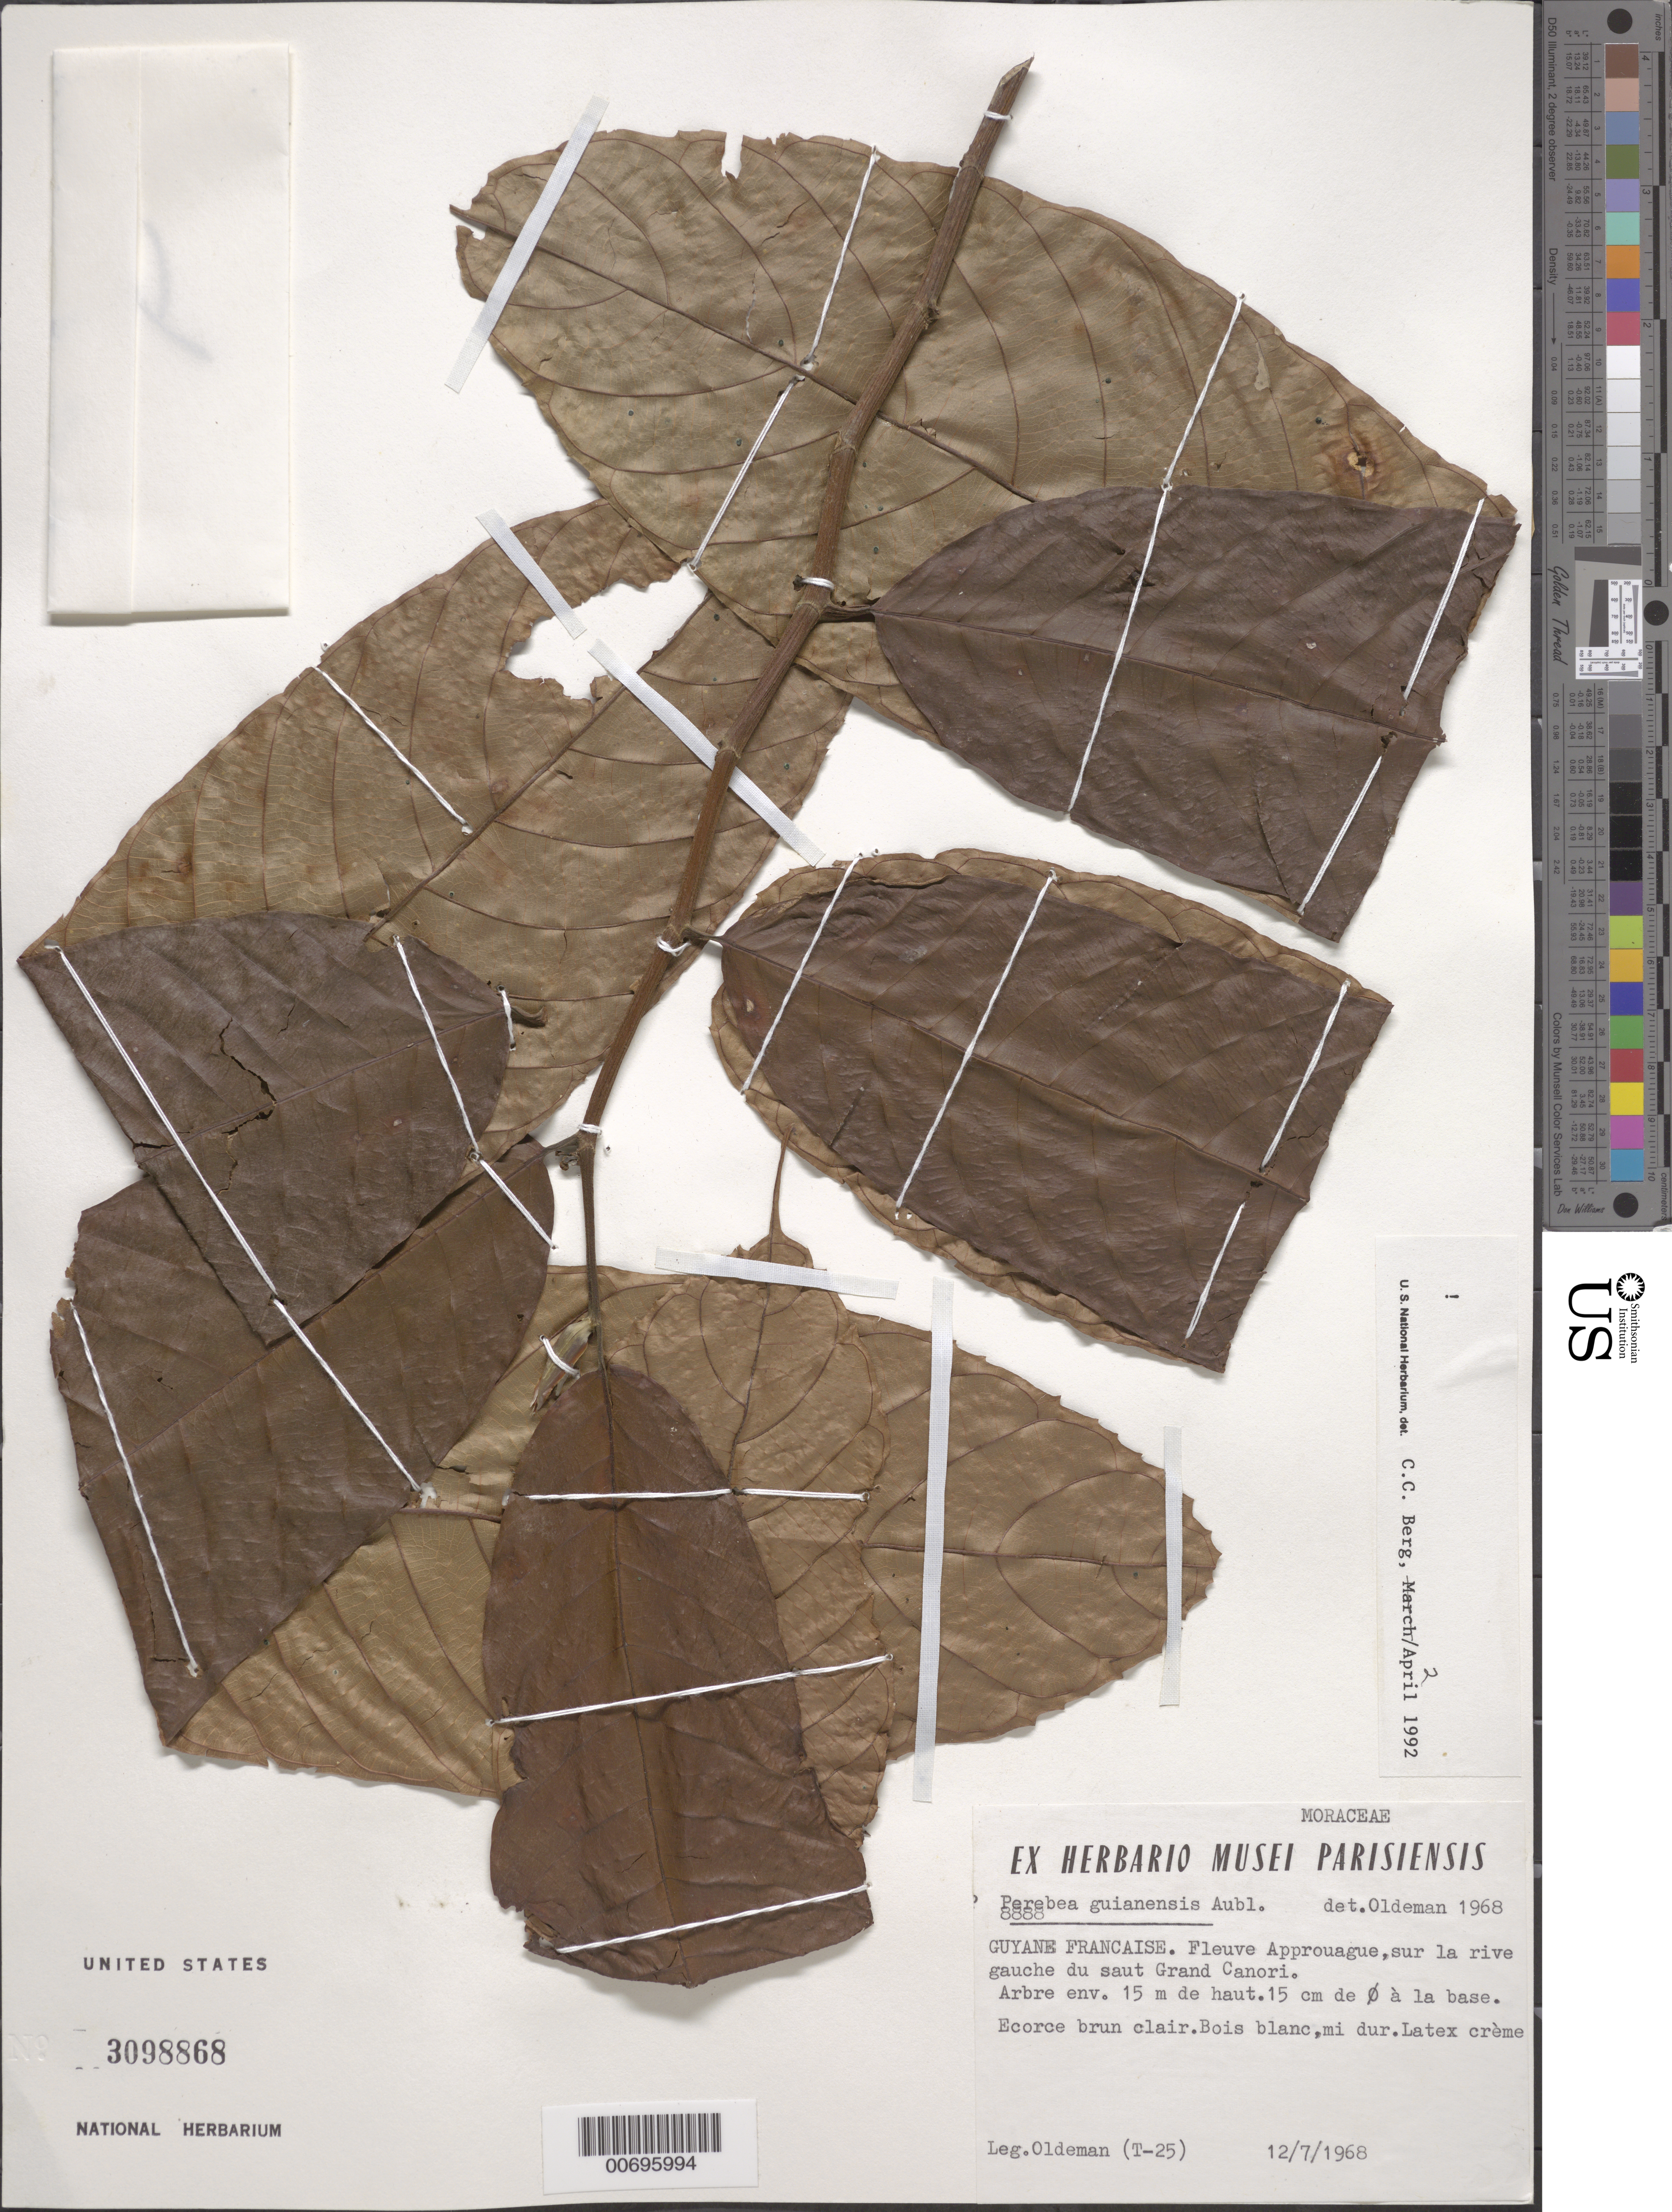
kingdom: Plantae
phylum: Tracheophyta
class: Magnoliopsida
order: Rosales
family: Moraceae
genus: Perebea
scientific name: Perebea guianensis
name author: Aubl.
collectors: R. Oldeman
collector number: T 25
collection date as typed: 12-Jul-86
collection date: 1986-07-12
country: French Guiana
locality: Approuague R., saut Grand Cañori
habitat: Riverbank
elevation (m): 150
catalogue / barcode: US 3098868